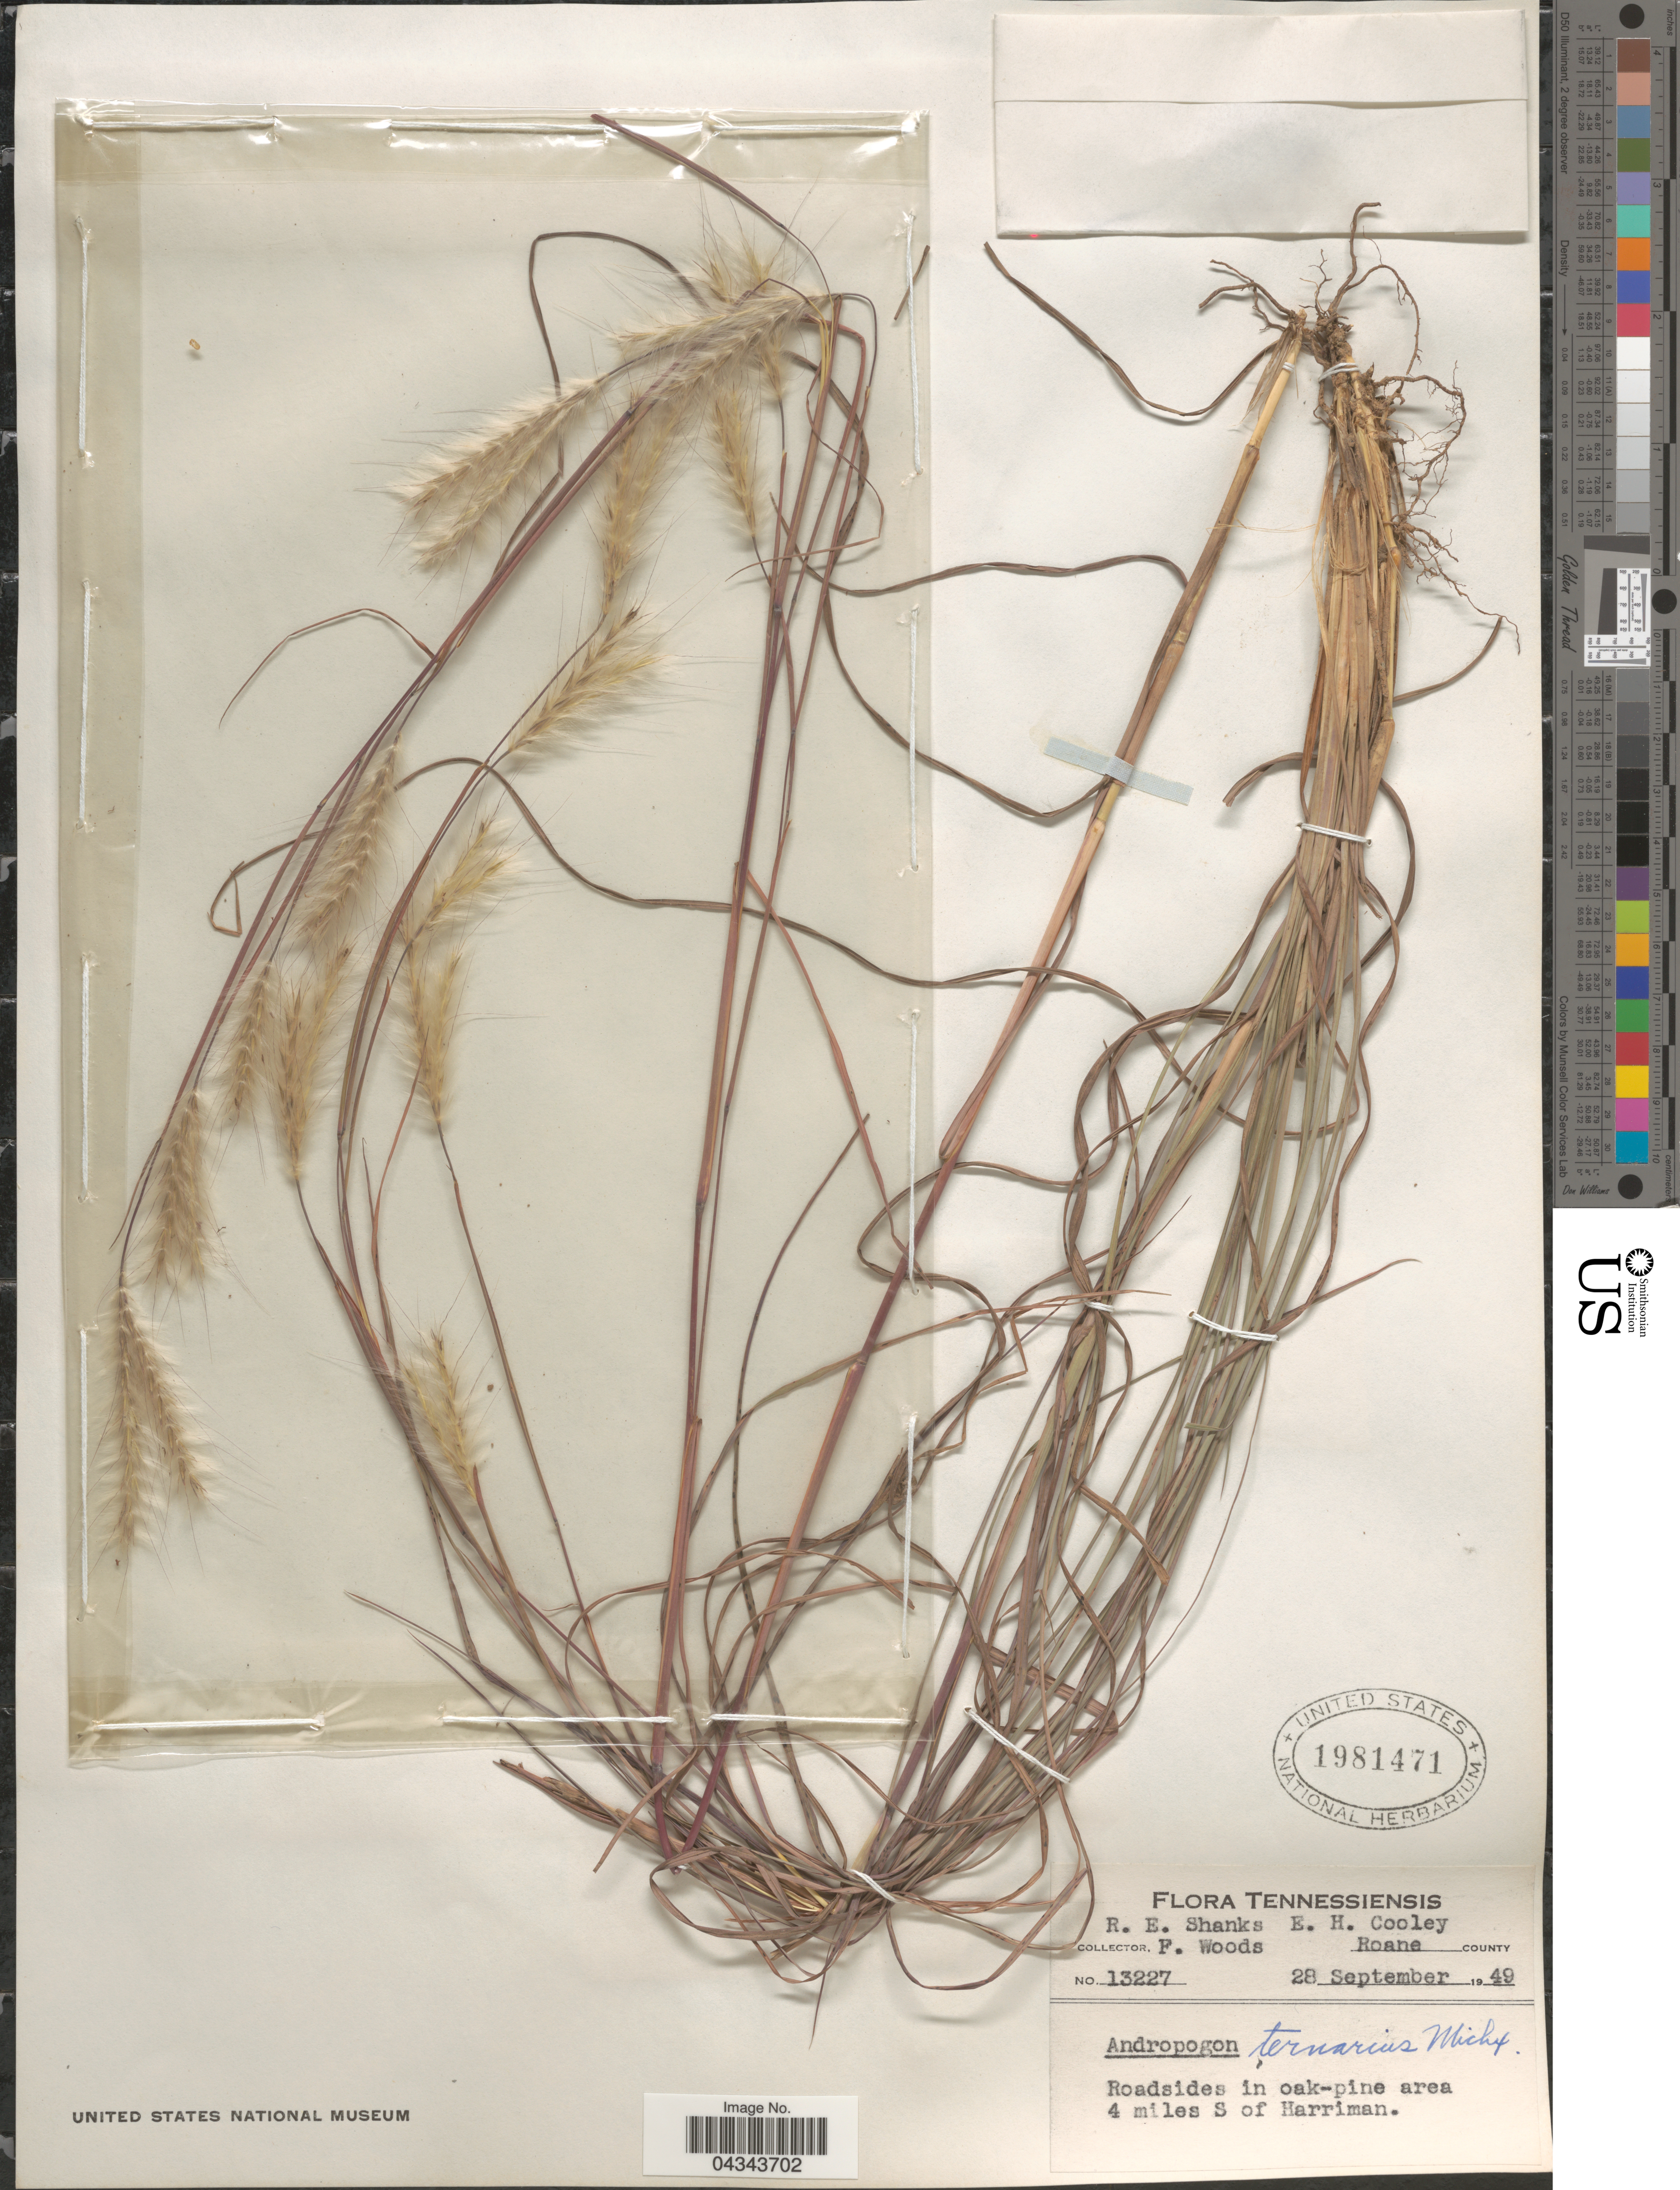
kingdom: Plantae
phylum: Tracheophyta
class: Liliopsida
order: Poales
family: Poaceae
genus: Andropogon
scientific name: Andropogon ternarius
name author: Michx.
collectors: R. Shanks, E. H. Cooley & F. Woods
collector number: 13227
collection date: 1949-09-28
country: United States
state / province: Tennessee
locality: Roane County. 4 miles S of Harriman.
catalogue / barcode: US 1981471